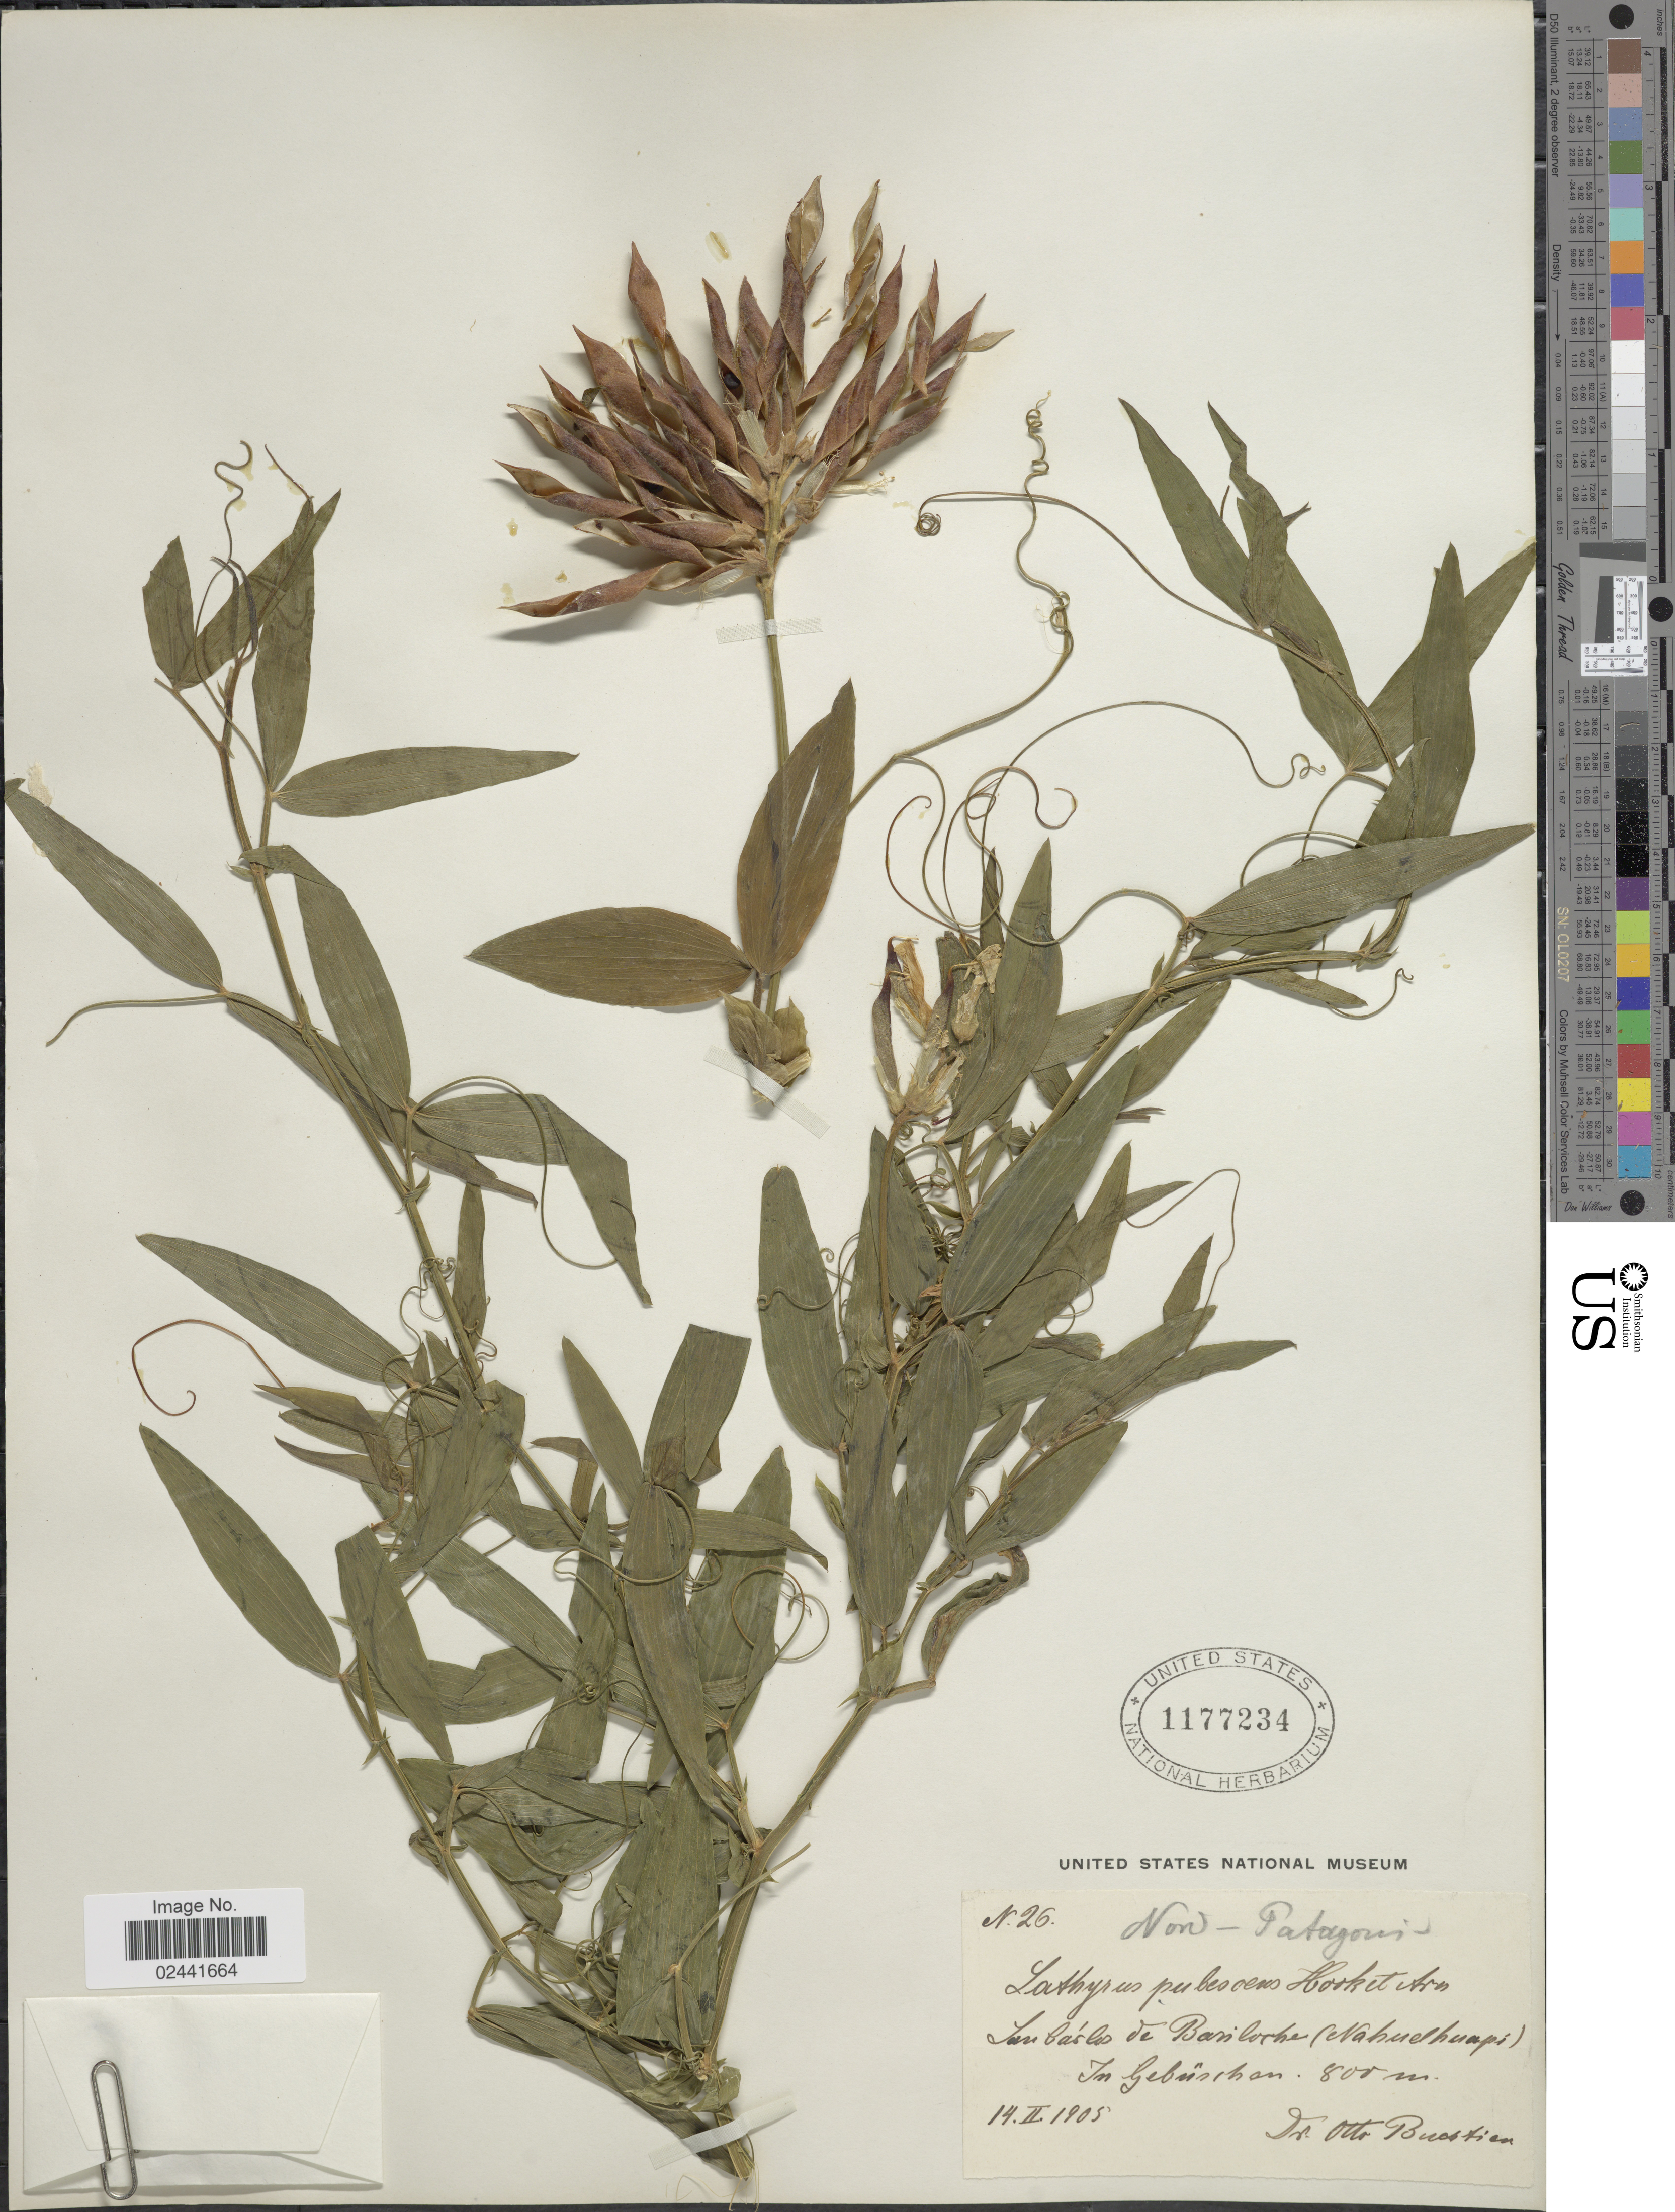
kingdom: Plantae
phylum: Tracheophyta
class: Magnoliopsida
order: Fabales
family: Fabaceae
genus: Lathyrus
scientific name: Lathyrus pubescens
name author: Hook. & Arn.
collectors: O. Buchtien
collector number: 26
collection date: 1905-02-14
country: Argentina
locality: Non-Patagoni, San Cárlos de Bariloche (Nahuelhuapi), In Gebüschen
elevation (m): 800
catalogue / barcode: US 1177234